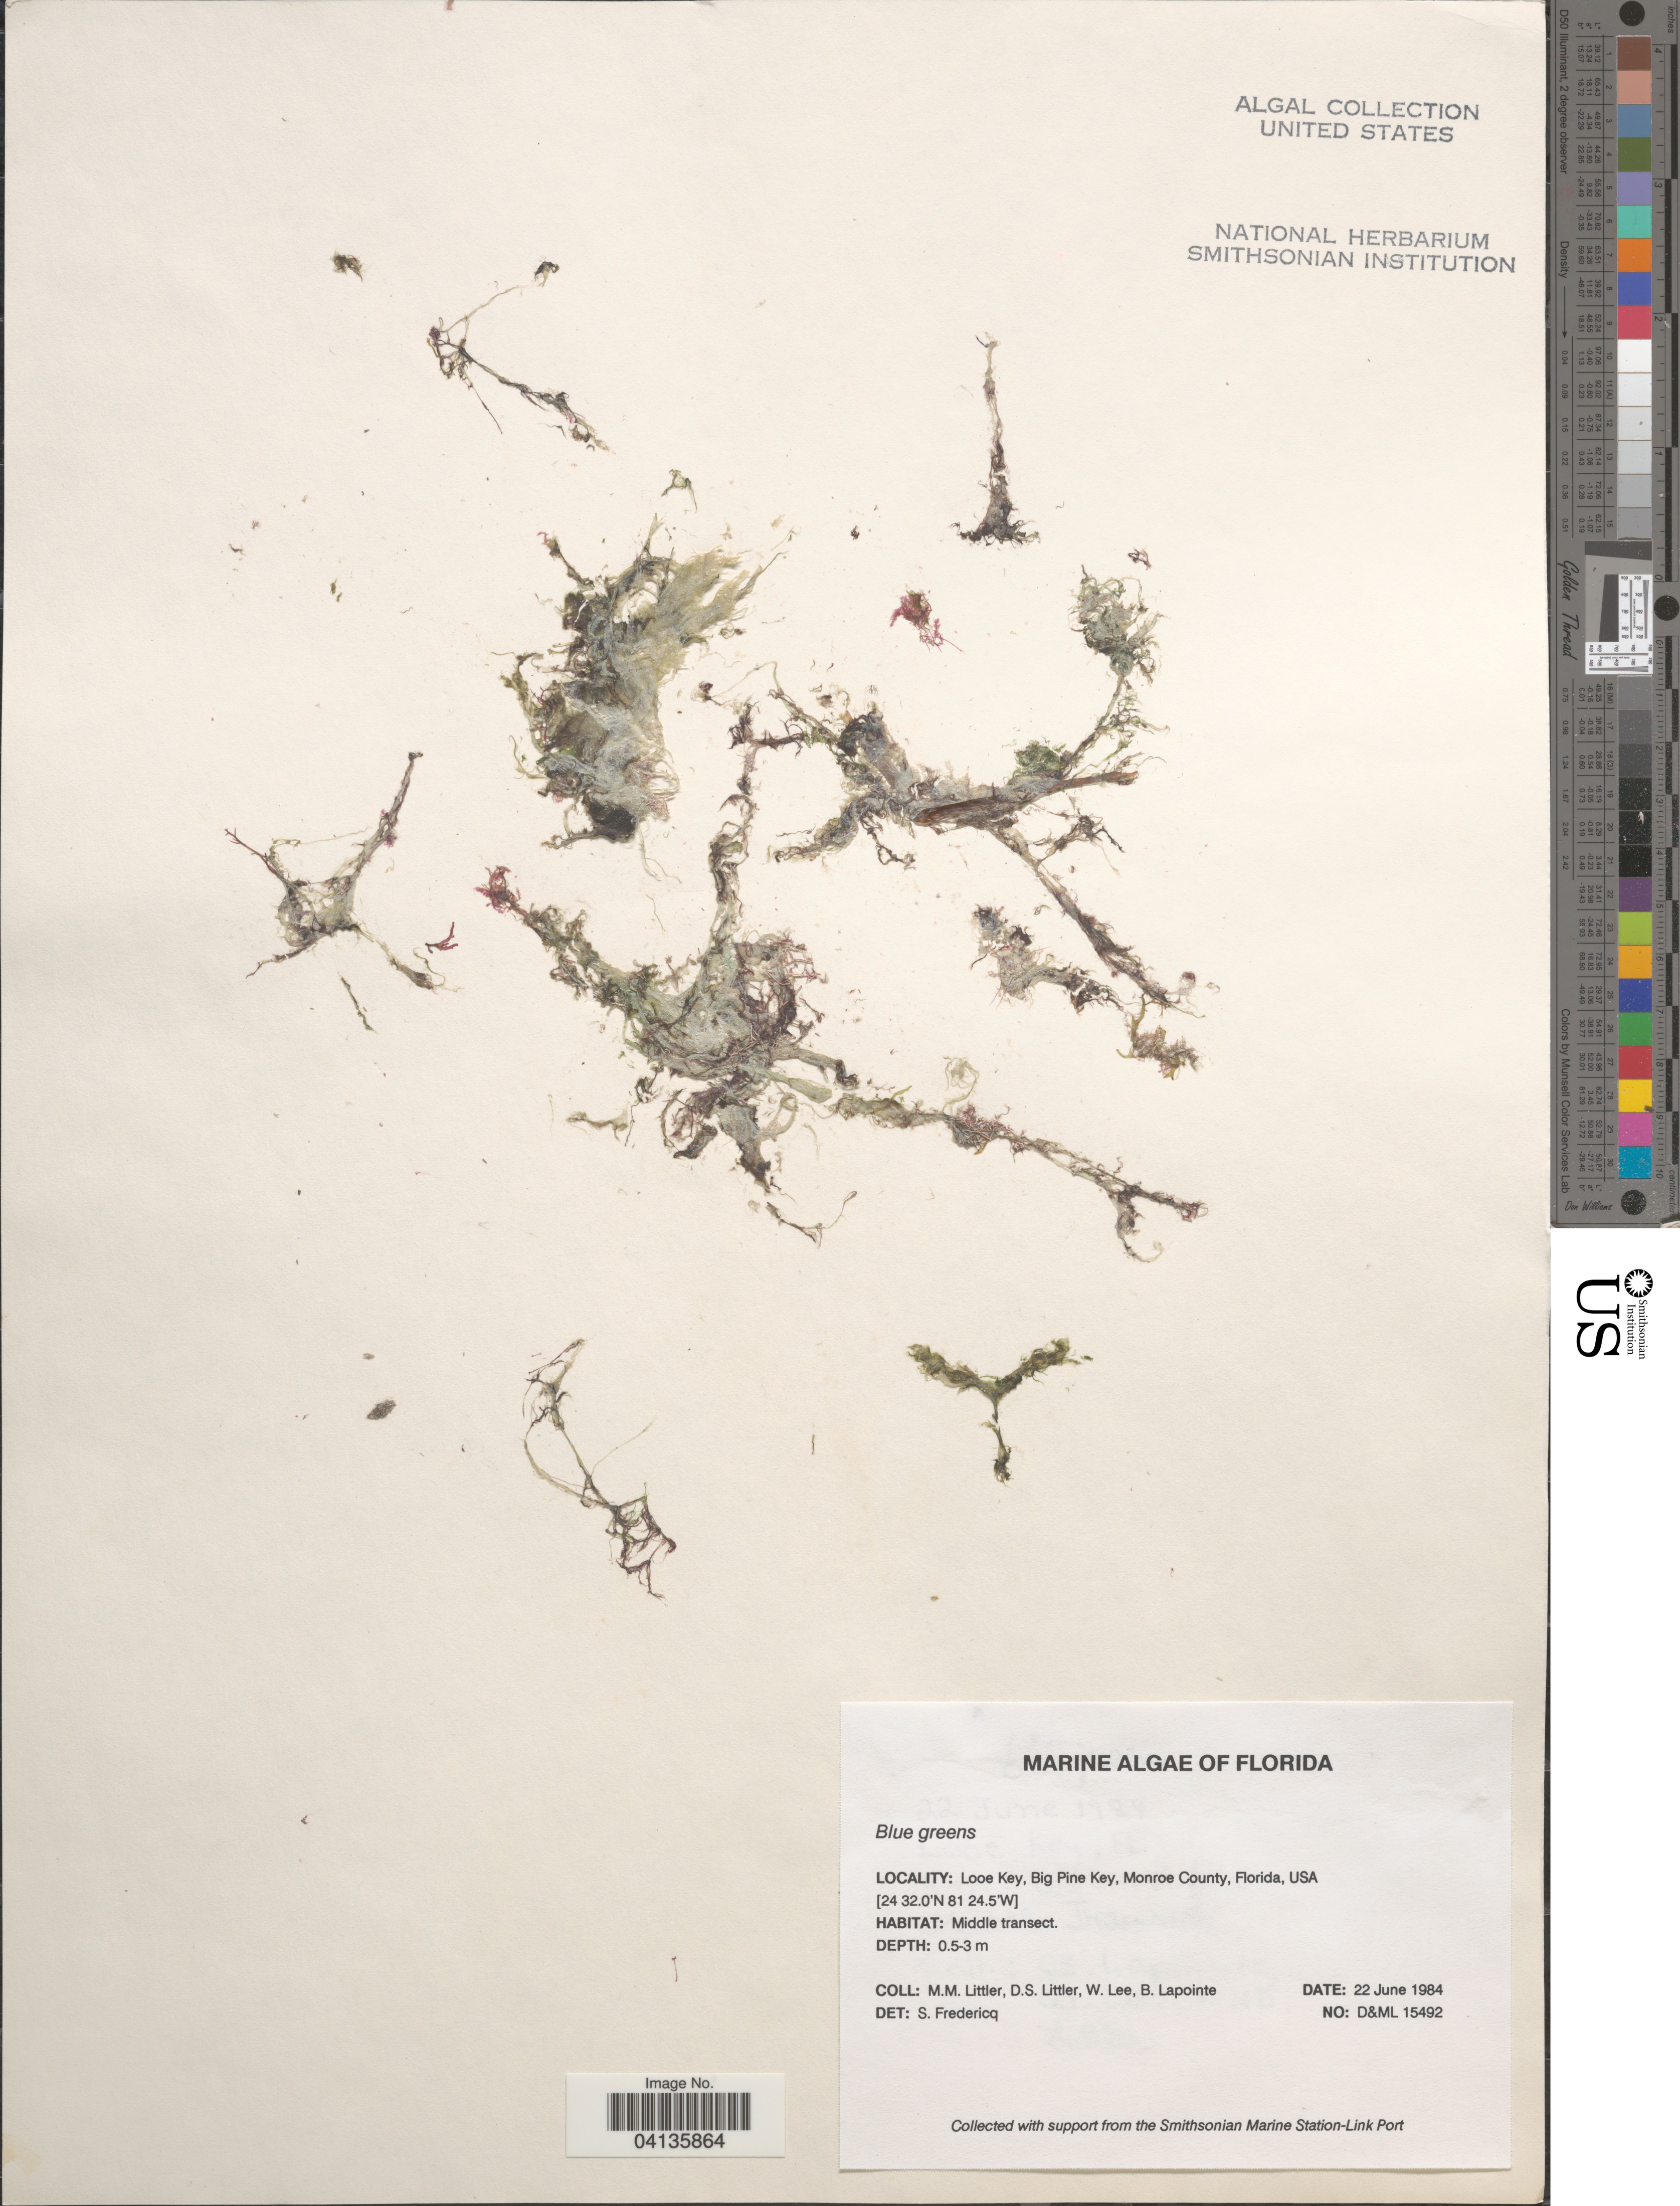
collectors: D. S. Littler, W. Lee & B. Lapointe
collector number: D&ML 15492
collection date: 1984-06-22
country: United States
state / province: Florida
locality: Looe Key, Big Pine Key, Monroe County.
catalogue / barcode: US 238762